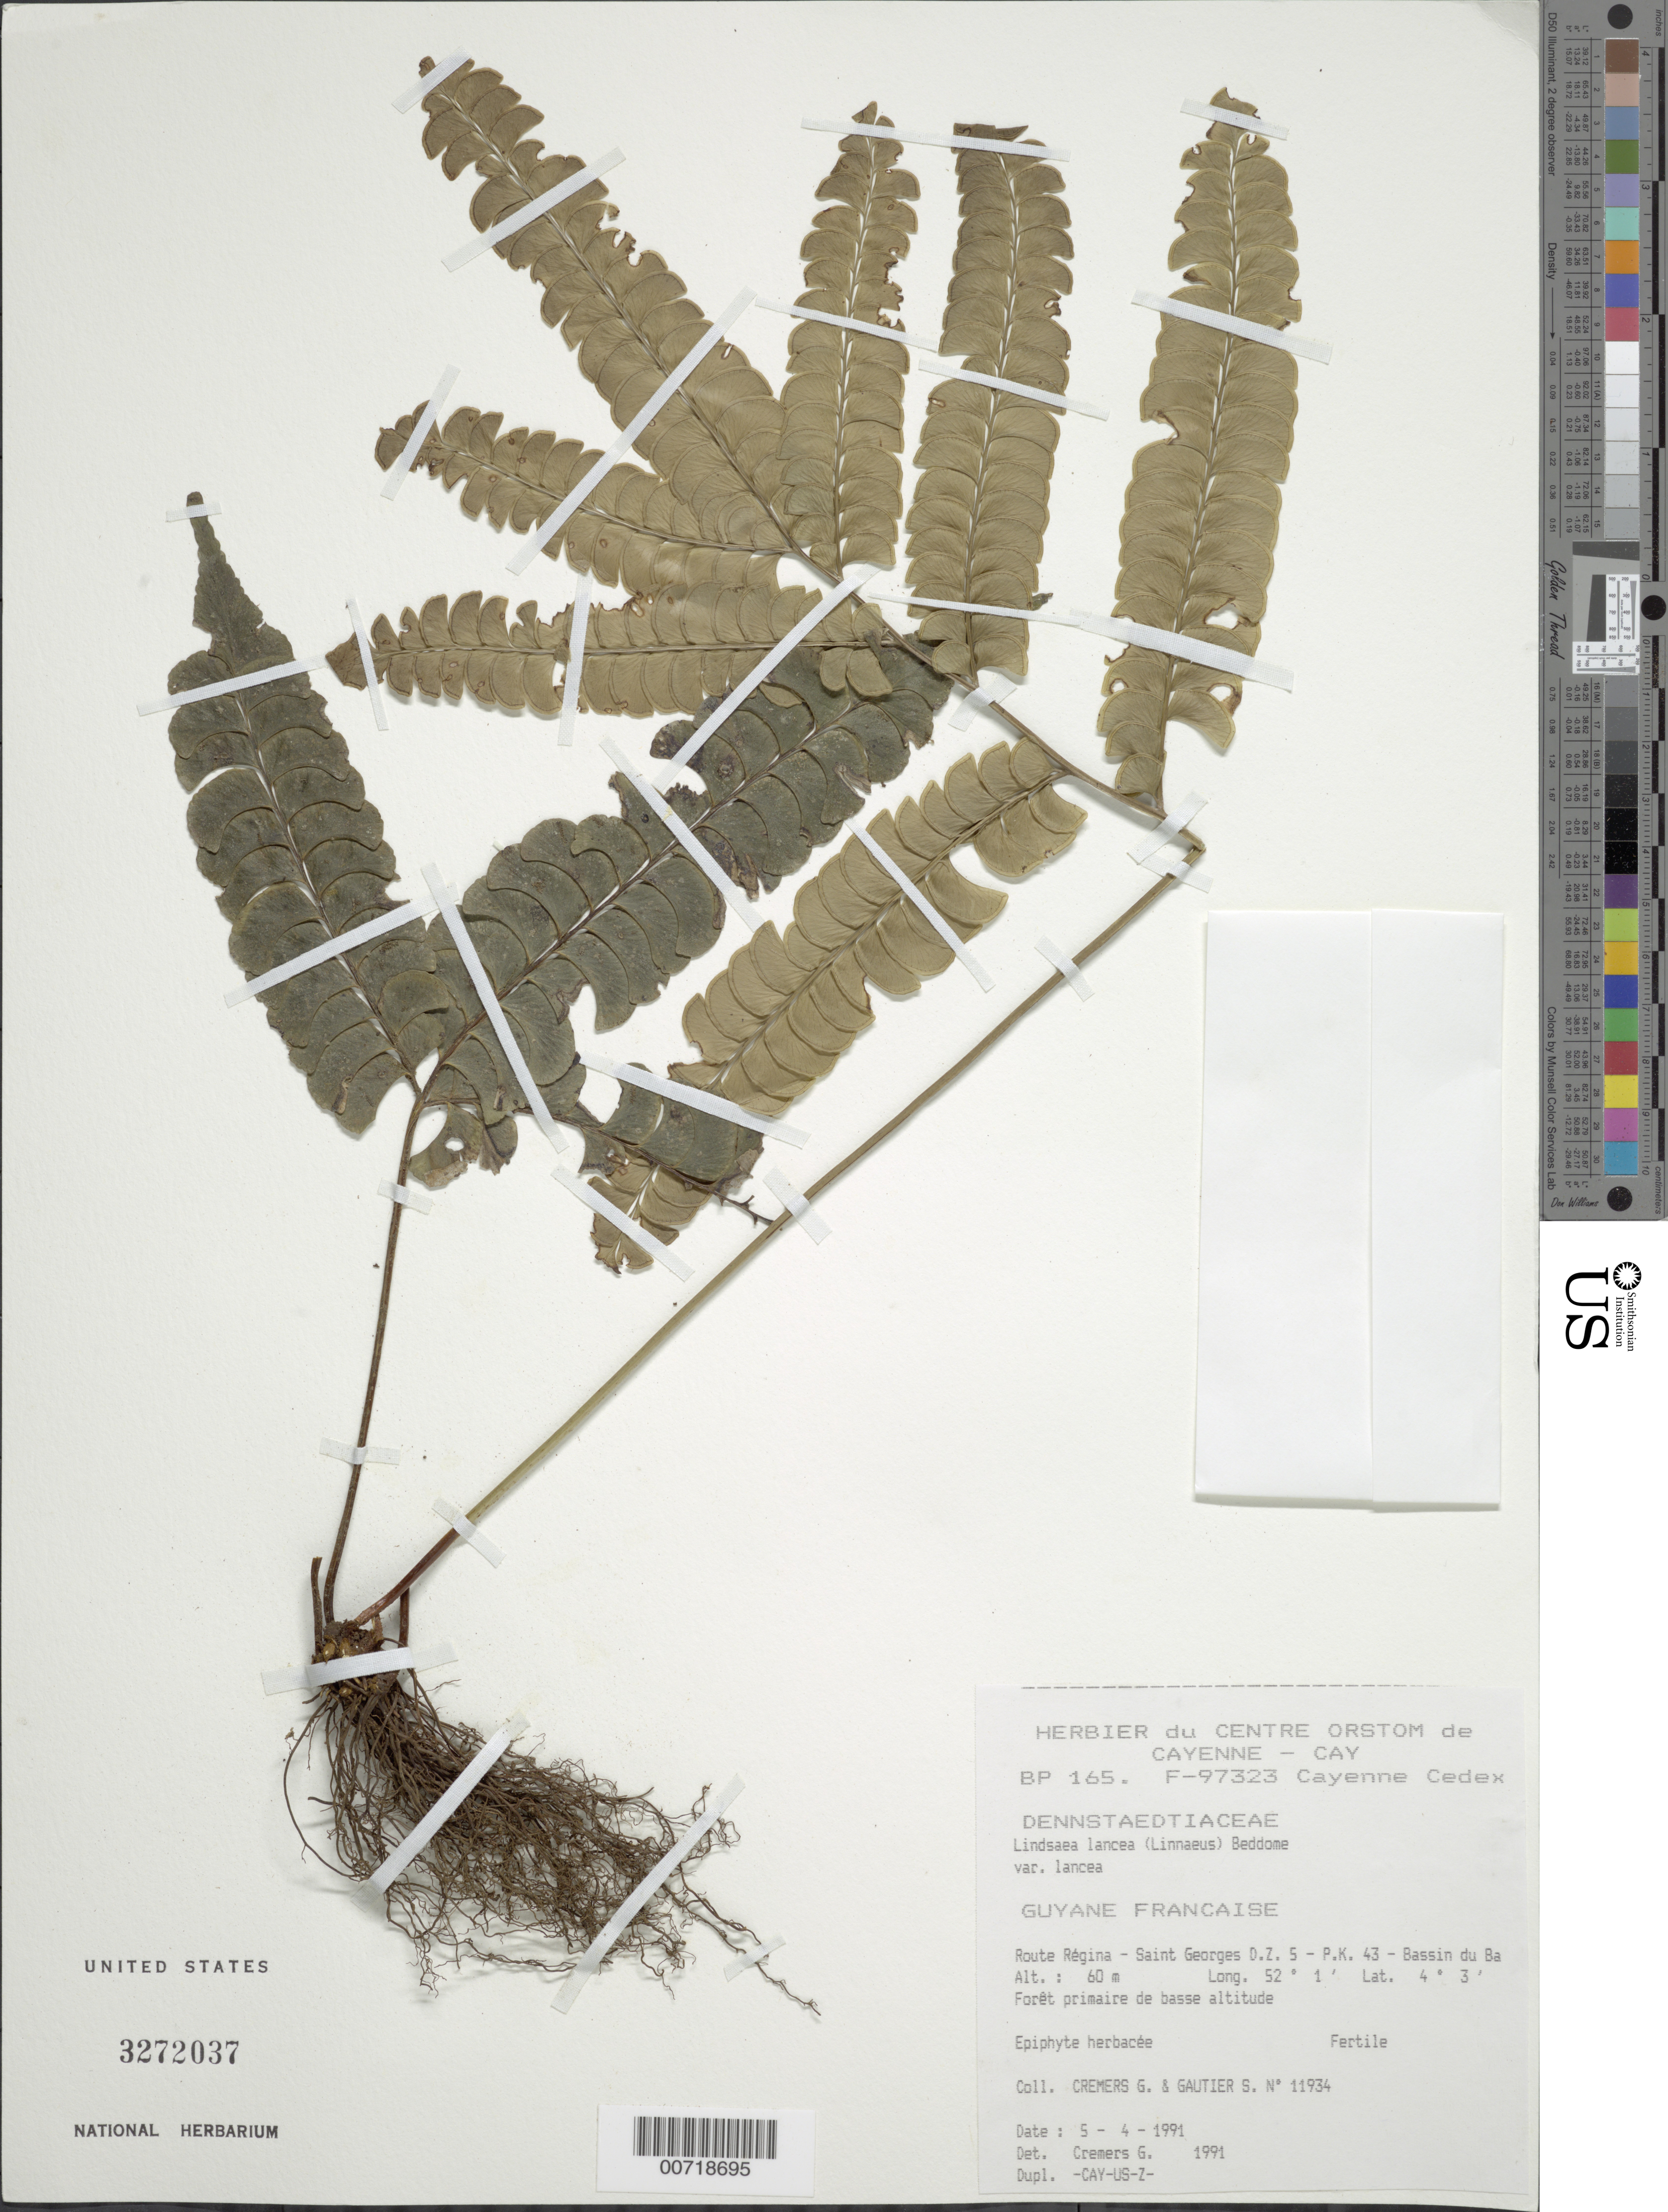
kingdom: Plantae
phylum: Tracheophyta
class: Polypodiopsida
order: Polypodiales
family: Lindsaeaceae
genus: Lindsaea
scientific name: Lindsaea lancea var. lancea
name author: (L.) Bedd.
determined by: Cremers, Georges A.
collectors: G. Cremers & S. Gautier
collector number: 11934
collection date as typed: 5-Apr-91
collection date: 1991-04-05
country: French Guiana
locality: Route Régina, Saint Georges, DZ 5-PK43, Bassin de l'Approuague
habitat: Low primary forest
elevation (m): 60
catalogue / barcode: US 3272037